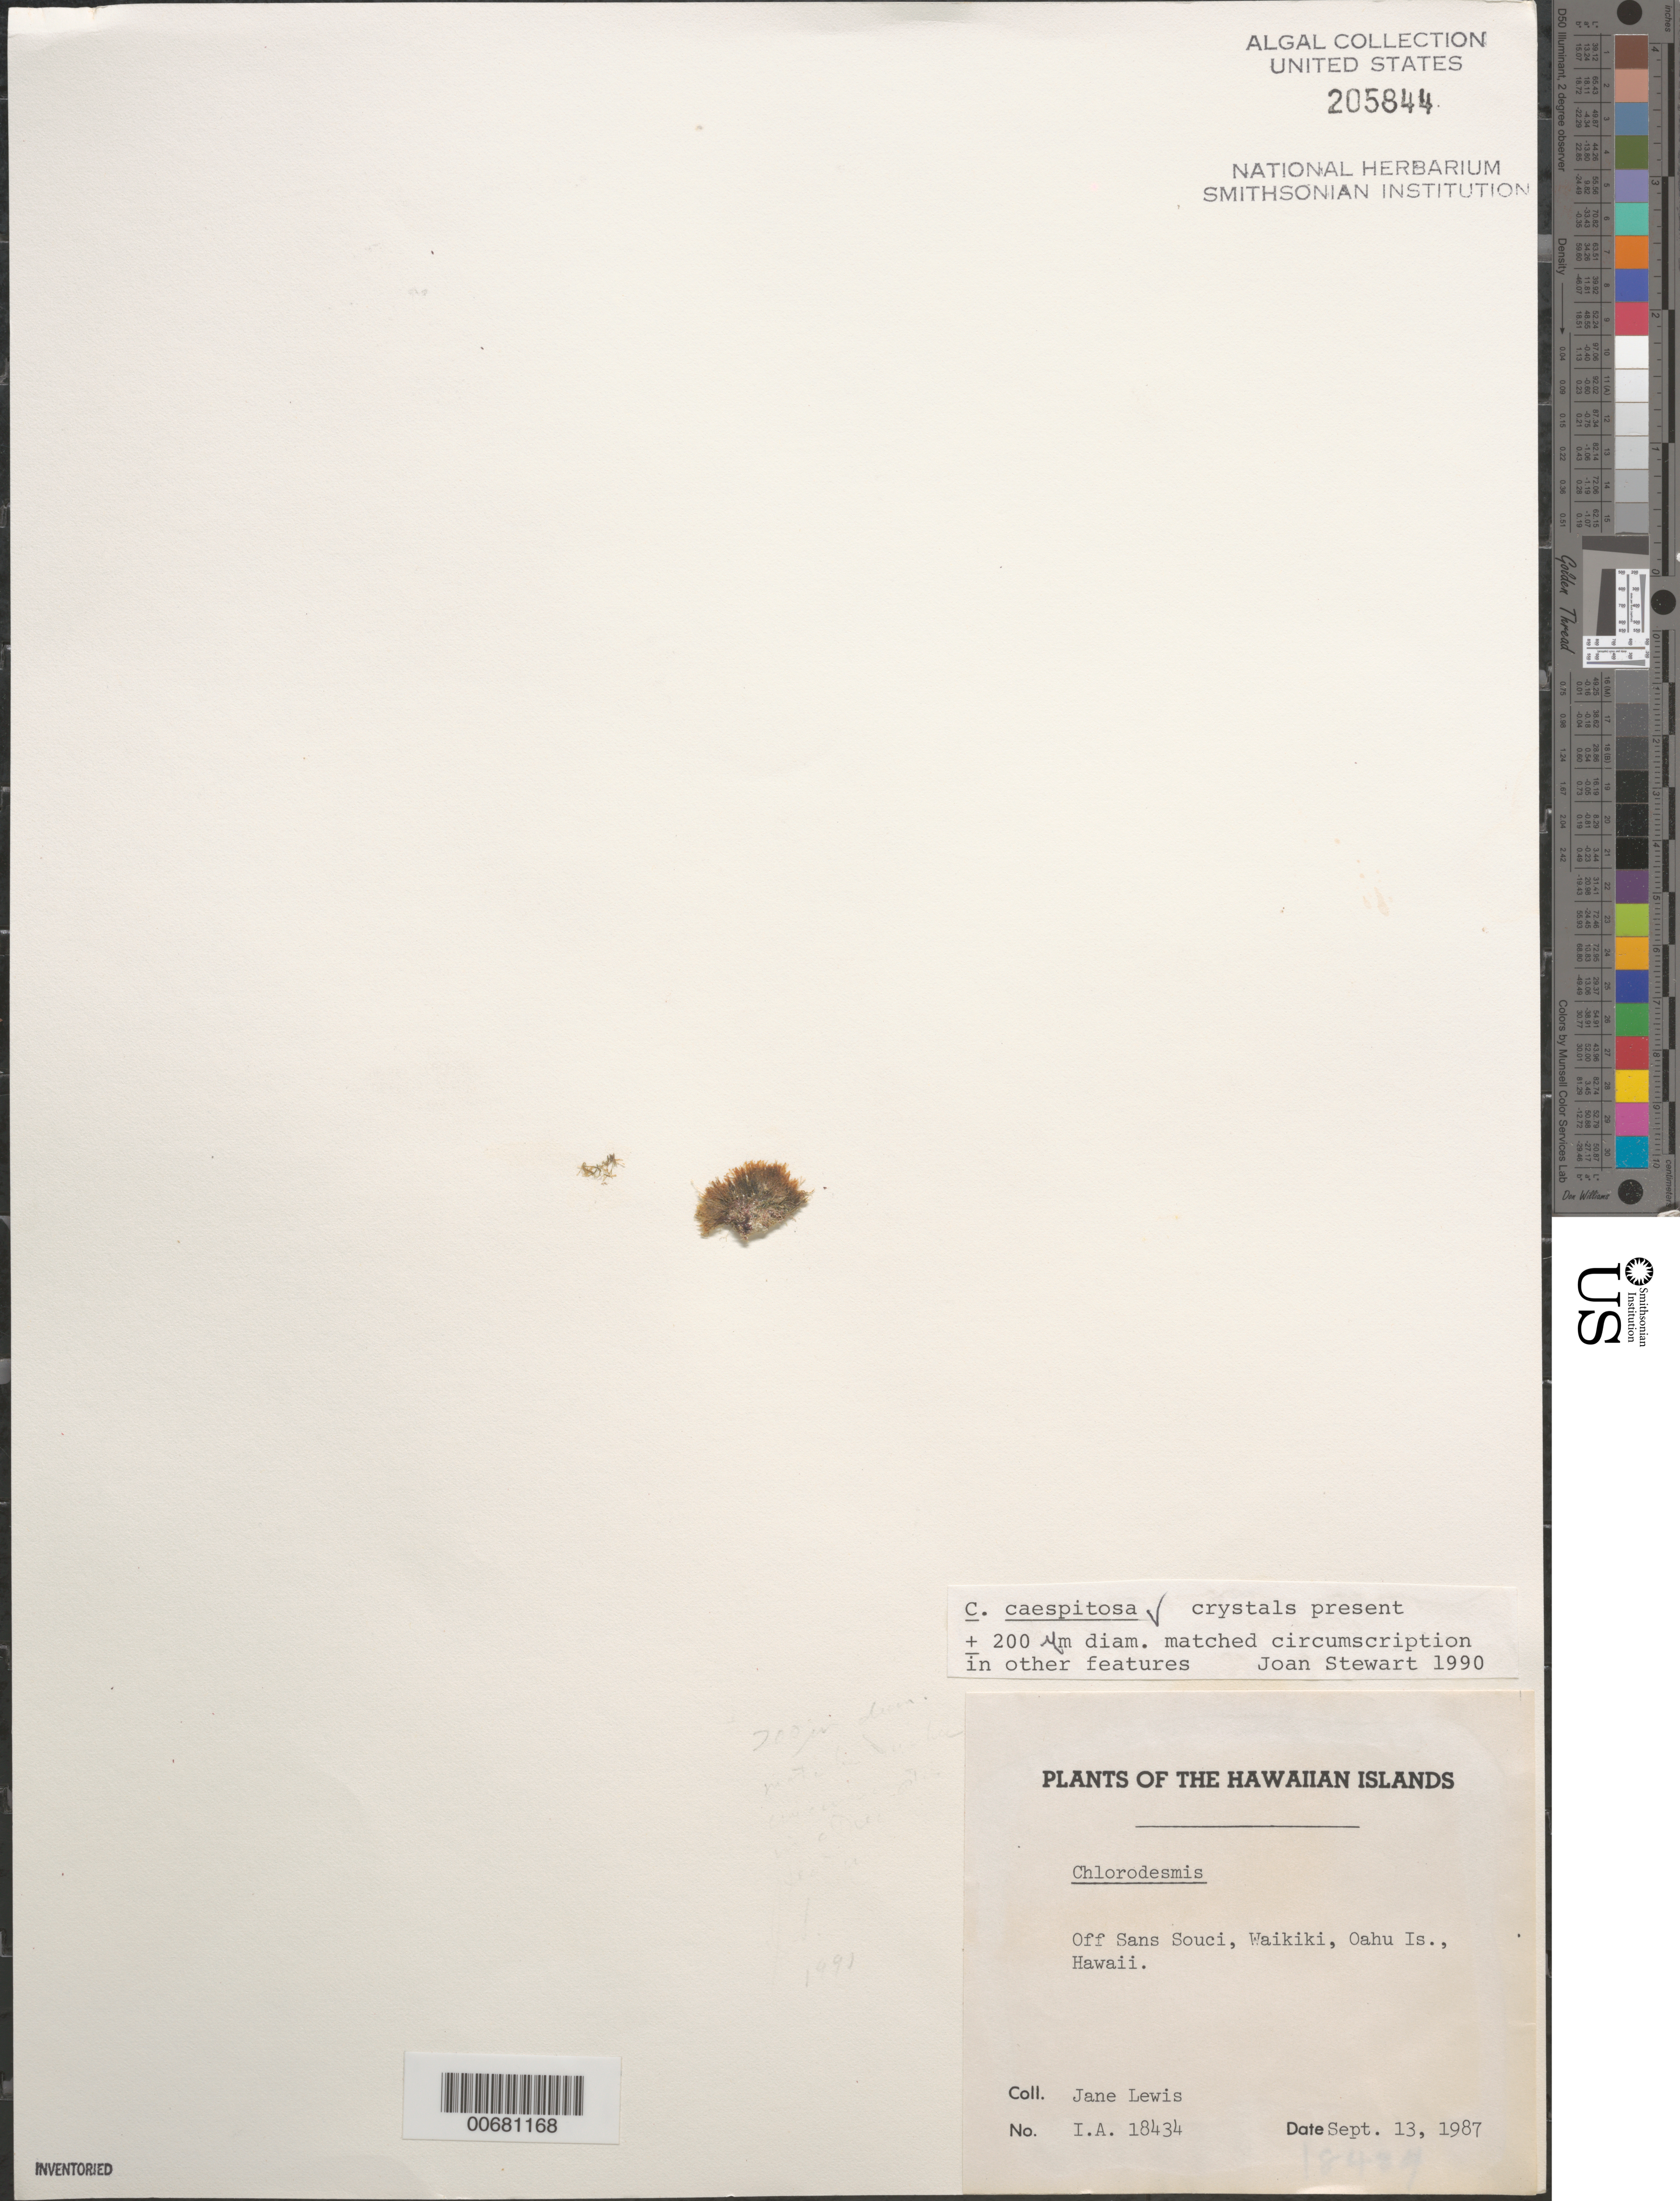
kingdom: Plantae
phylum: Chlorophyta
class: Ulvophyceae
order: Bryopsidales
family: Udoteaceae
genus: Chlorodesmis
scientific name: Chlorodesmis caespitosa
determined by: Stewart, Joan G.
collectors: J. Lewis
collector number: IAA 18434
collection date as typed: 13 Sep 1987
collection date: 1987-09-13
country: United States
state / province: Hawaii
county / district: Honolulu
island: Oahu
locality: Waikiki, off Sans Souci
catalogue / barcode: US 205844